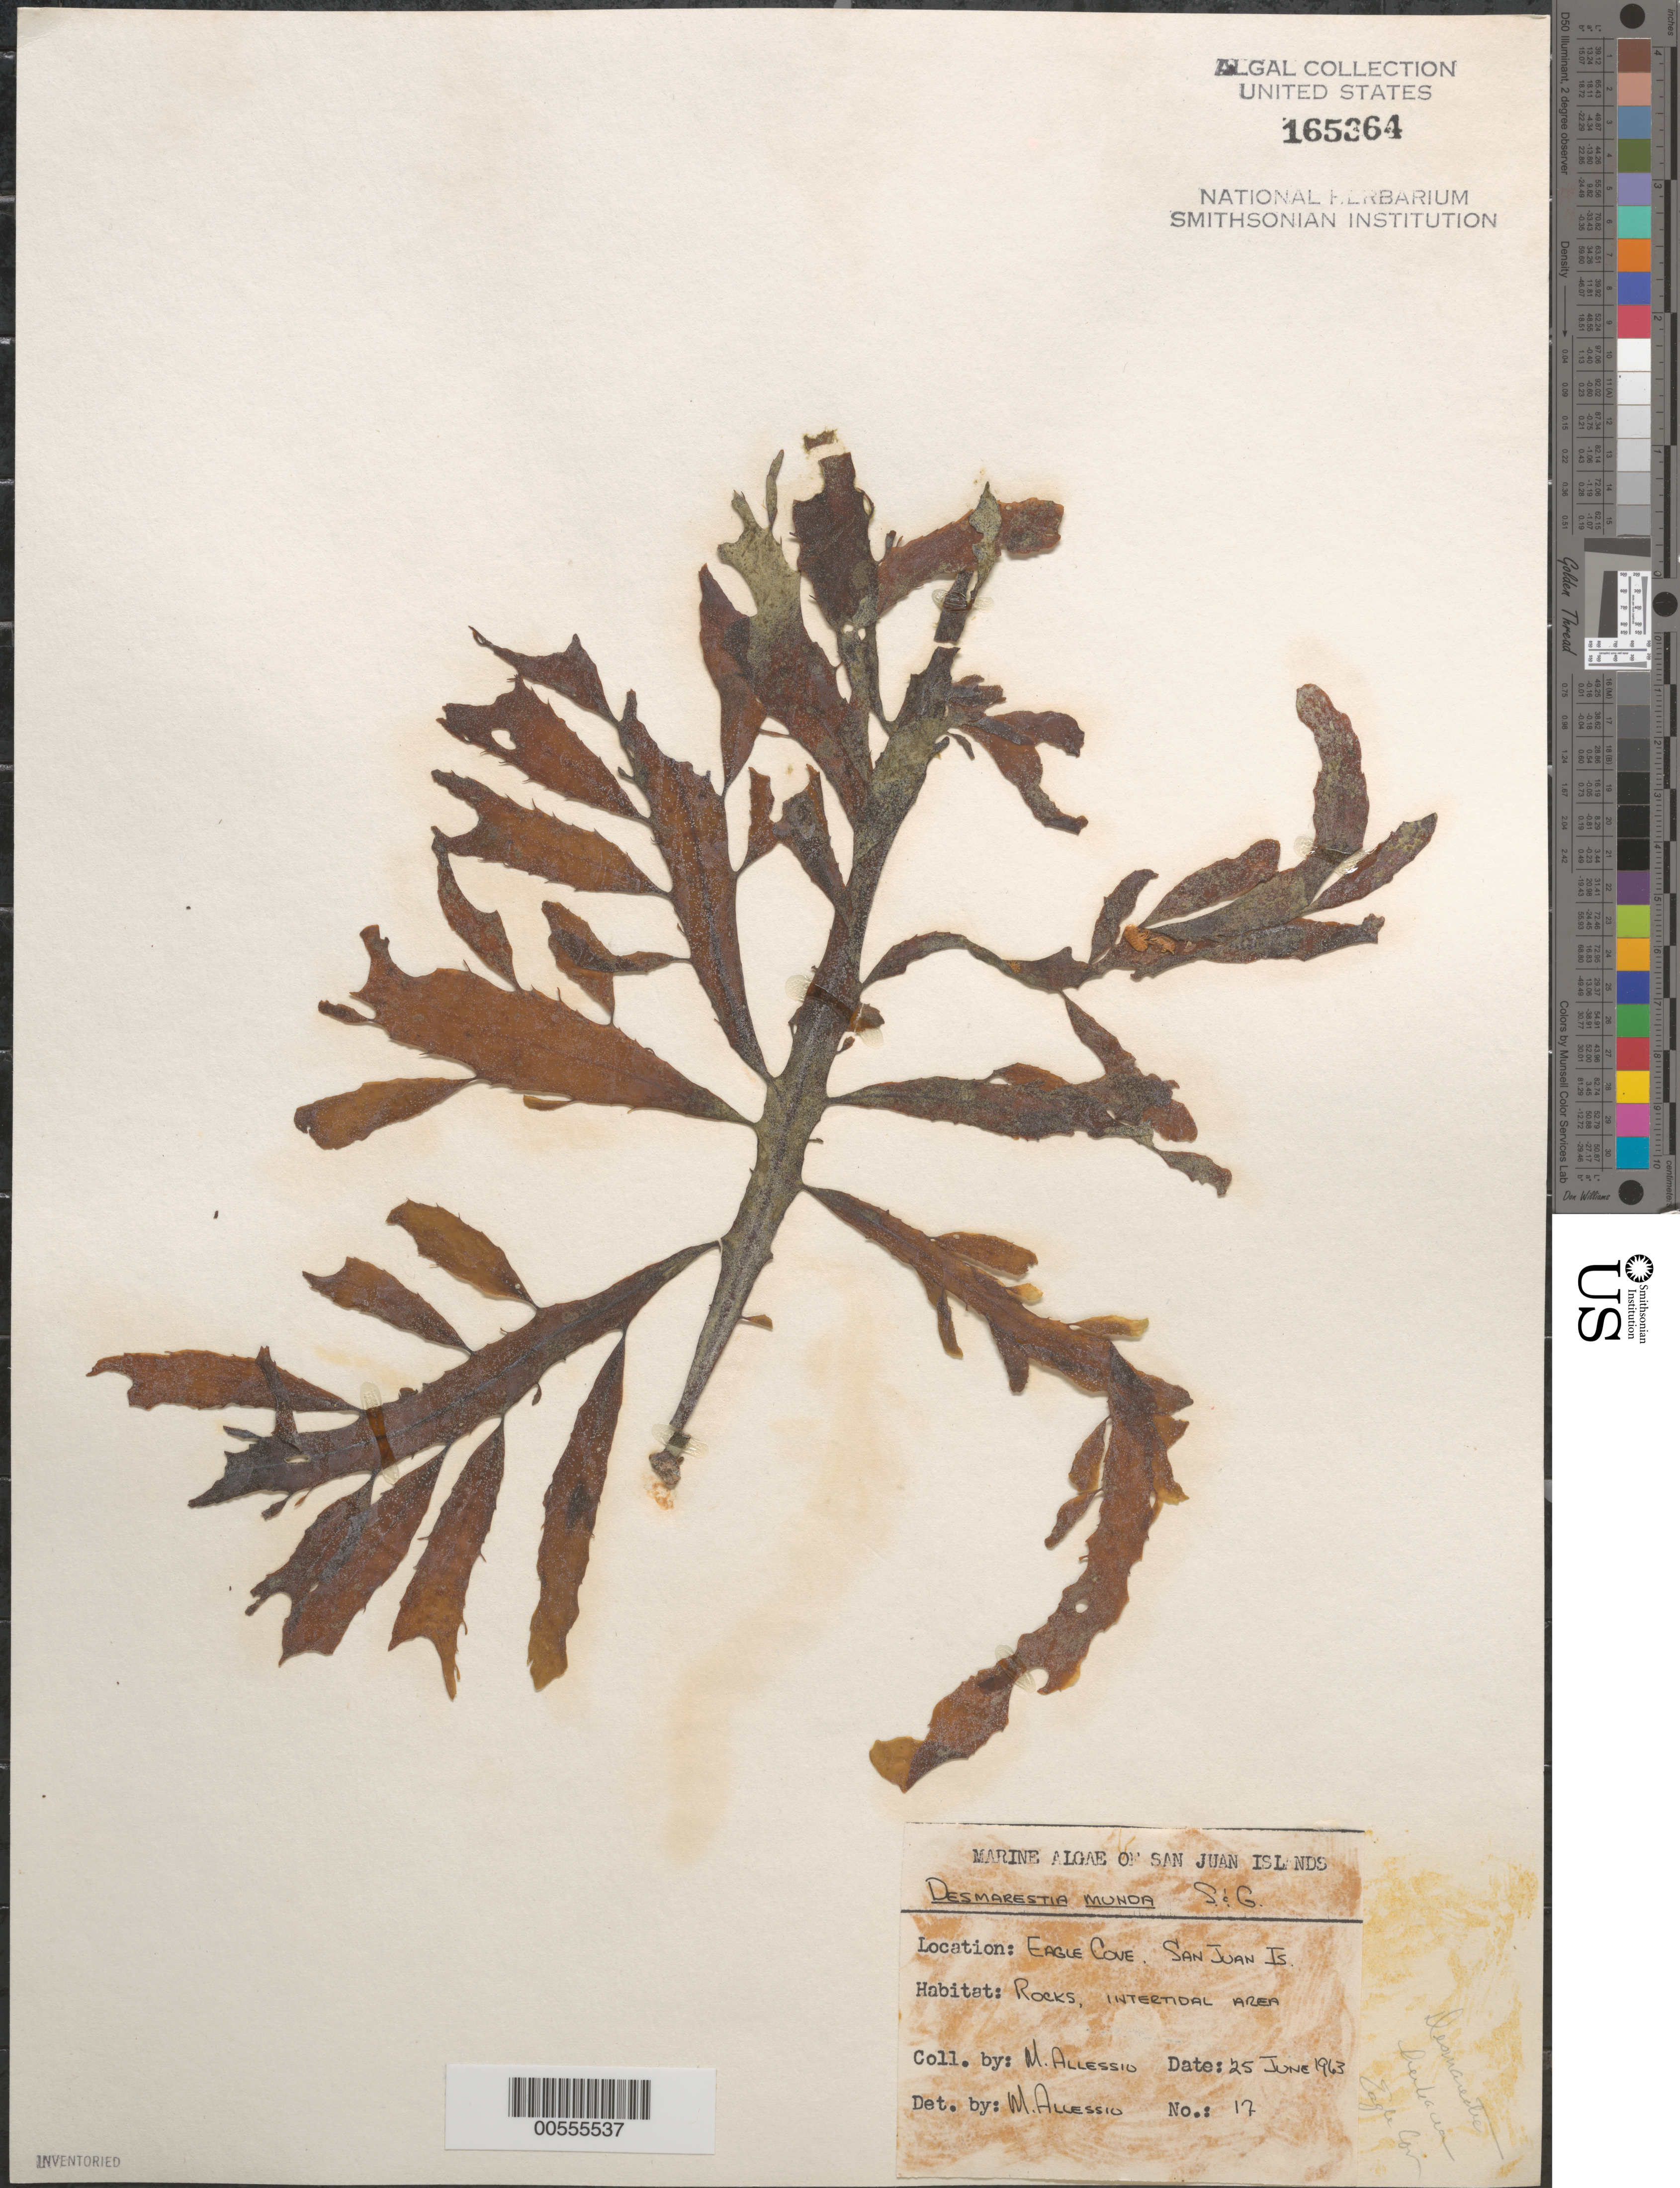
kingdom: Chromista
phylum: Ochrophyta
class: Phaeophyceae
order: Desmarestiales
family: Desmarestiaceae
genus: Desmarestia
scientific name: Desmarestia munda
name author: Setch. & N.L. Gardner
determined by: Allessio, M.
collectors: M. Allessio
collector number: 17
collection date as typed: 25 Jun 1963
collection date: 1963-06-25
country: United States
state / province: Washington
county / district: San Juan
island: San Juan Island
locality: Eagle Cove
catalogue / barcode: US 165364